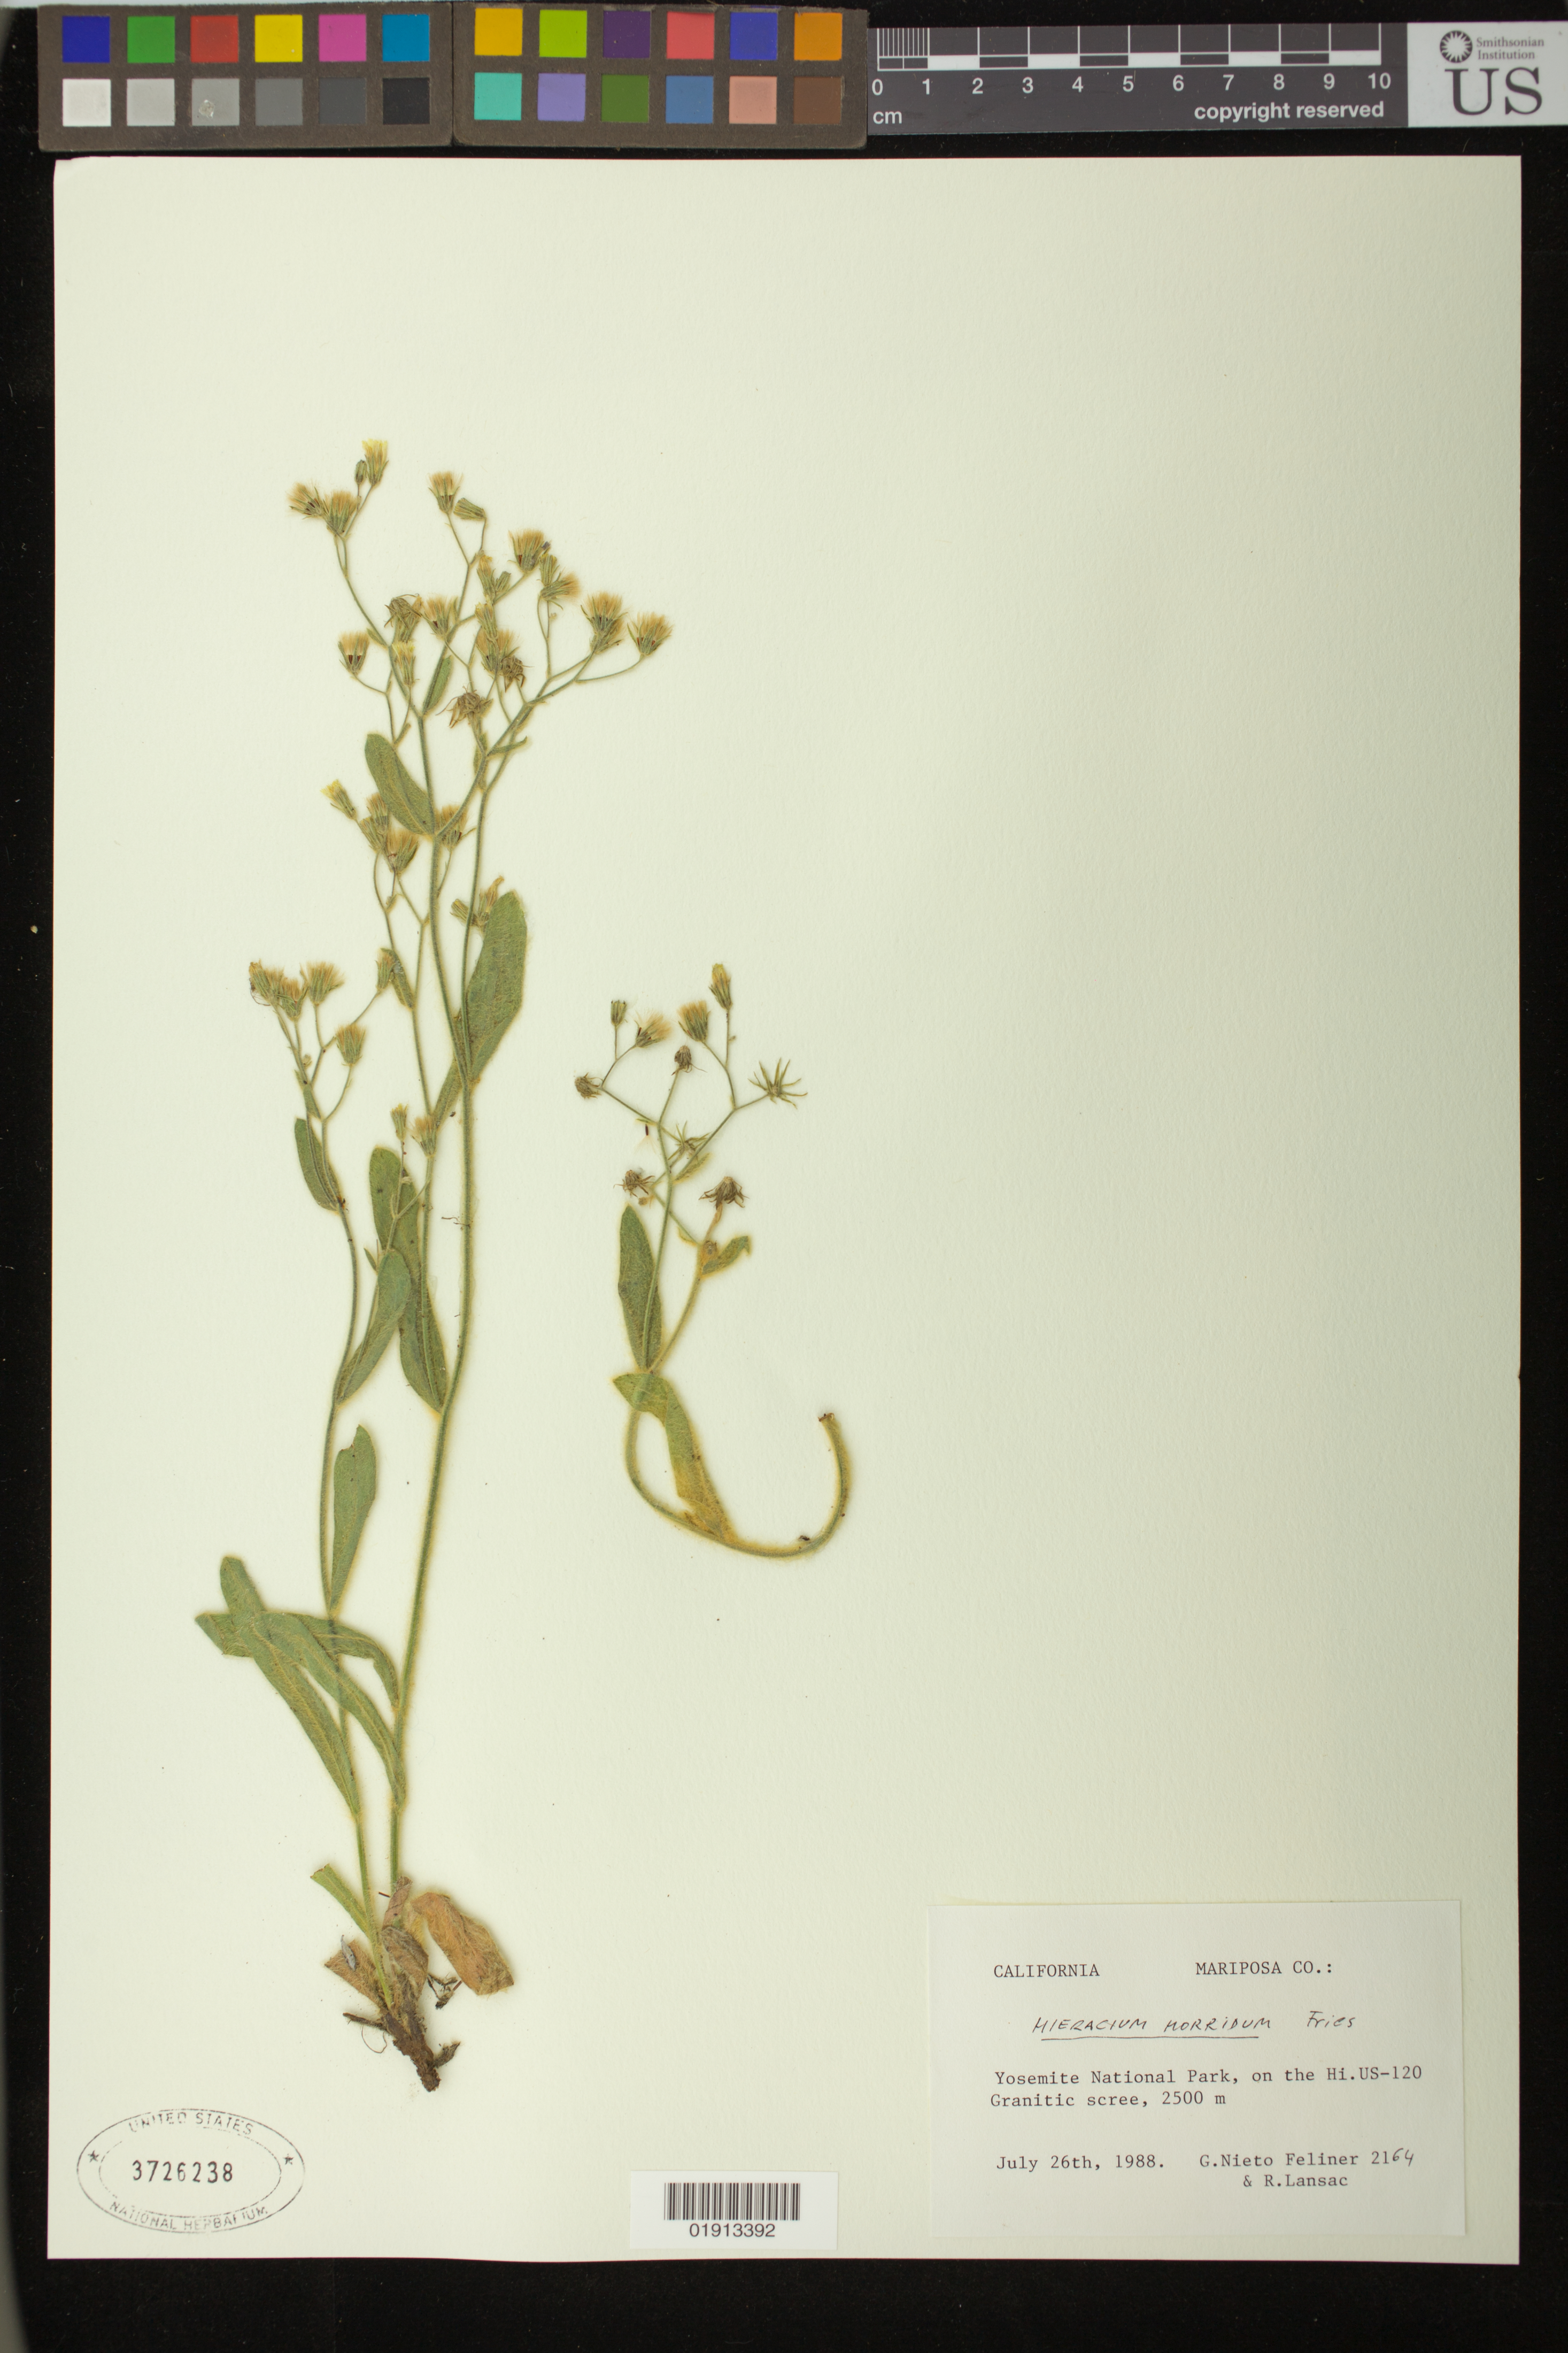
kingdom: Plantae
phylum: Tracheophyta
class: Magnoliopsida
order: Asterales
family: Asteraceae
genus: Hieracium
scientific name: Hieracium horridum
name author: Fr.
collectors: G. Nieto Feliner & R. Lansac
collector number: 2164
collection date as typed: July 26, 1988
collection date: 1988-07-26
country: United States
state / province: California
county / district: Mariposa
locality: Yosemite National Park, on the Hi. US-120.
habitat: Granitic scree.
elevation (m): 2500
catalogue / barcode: US 3726238